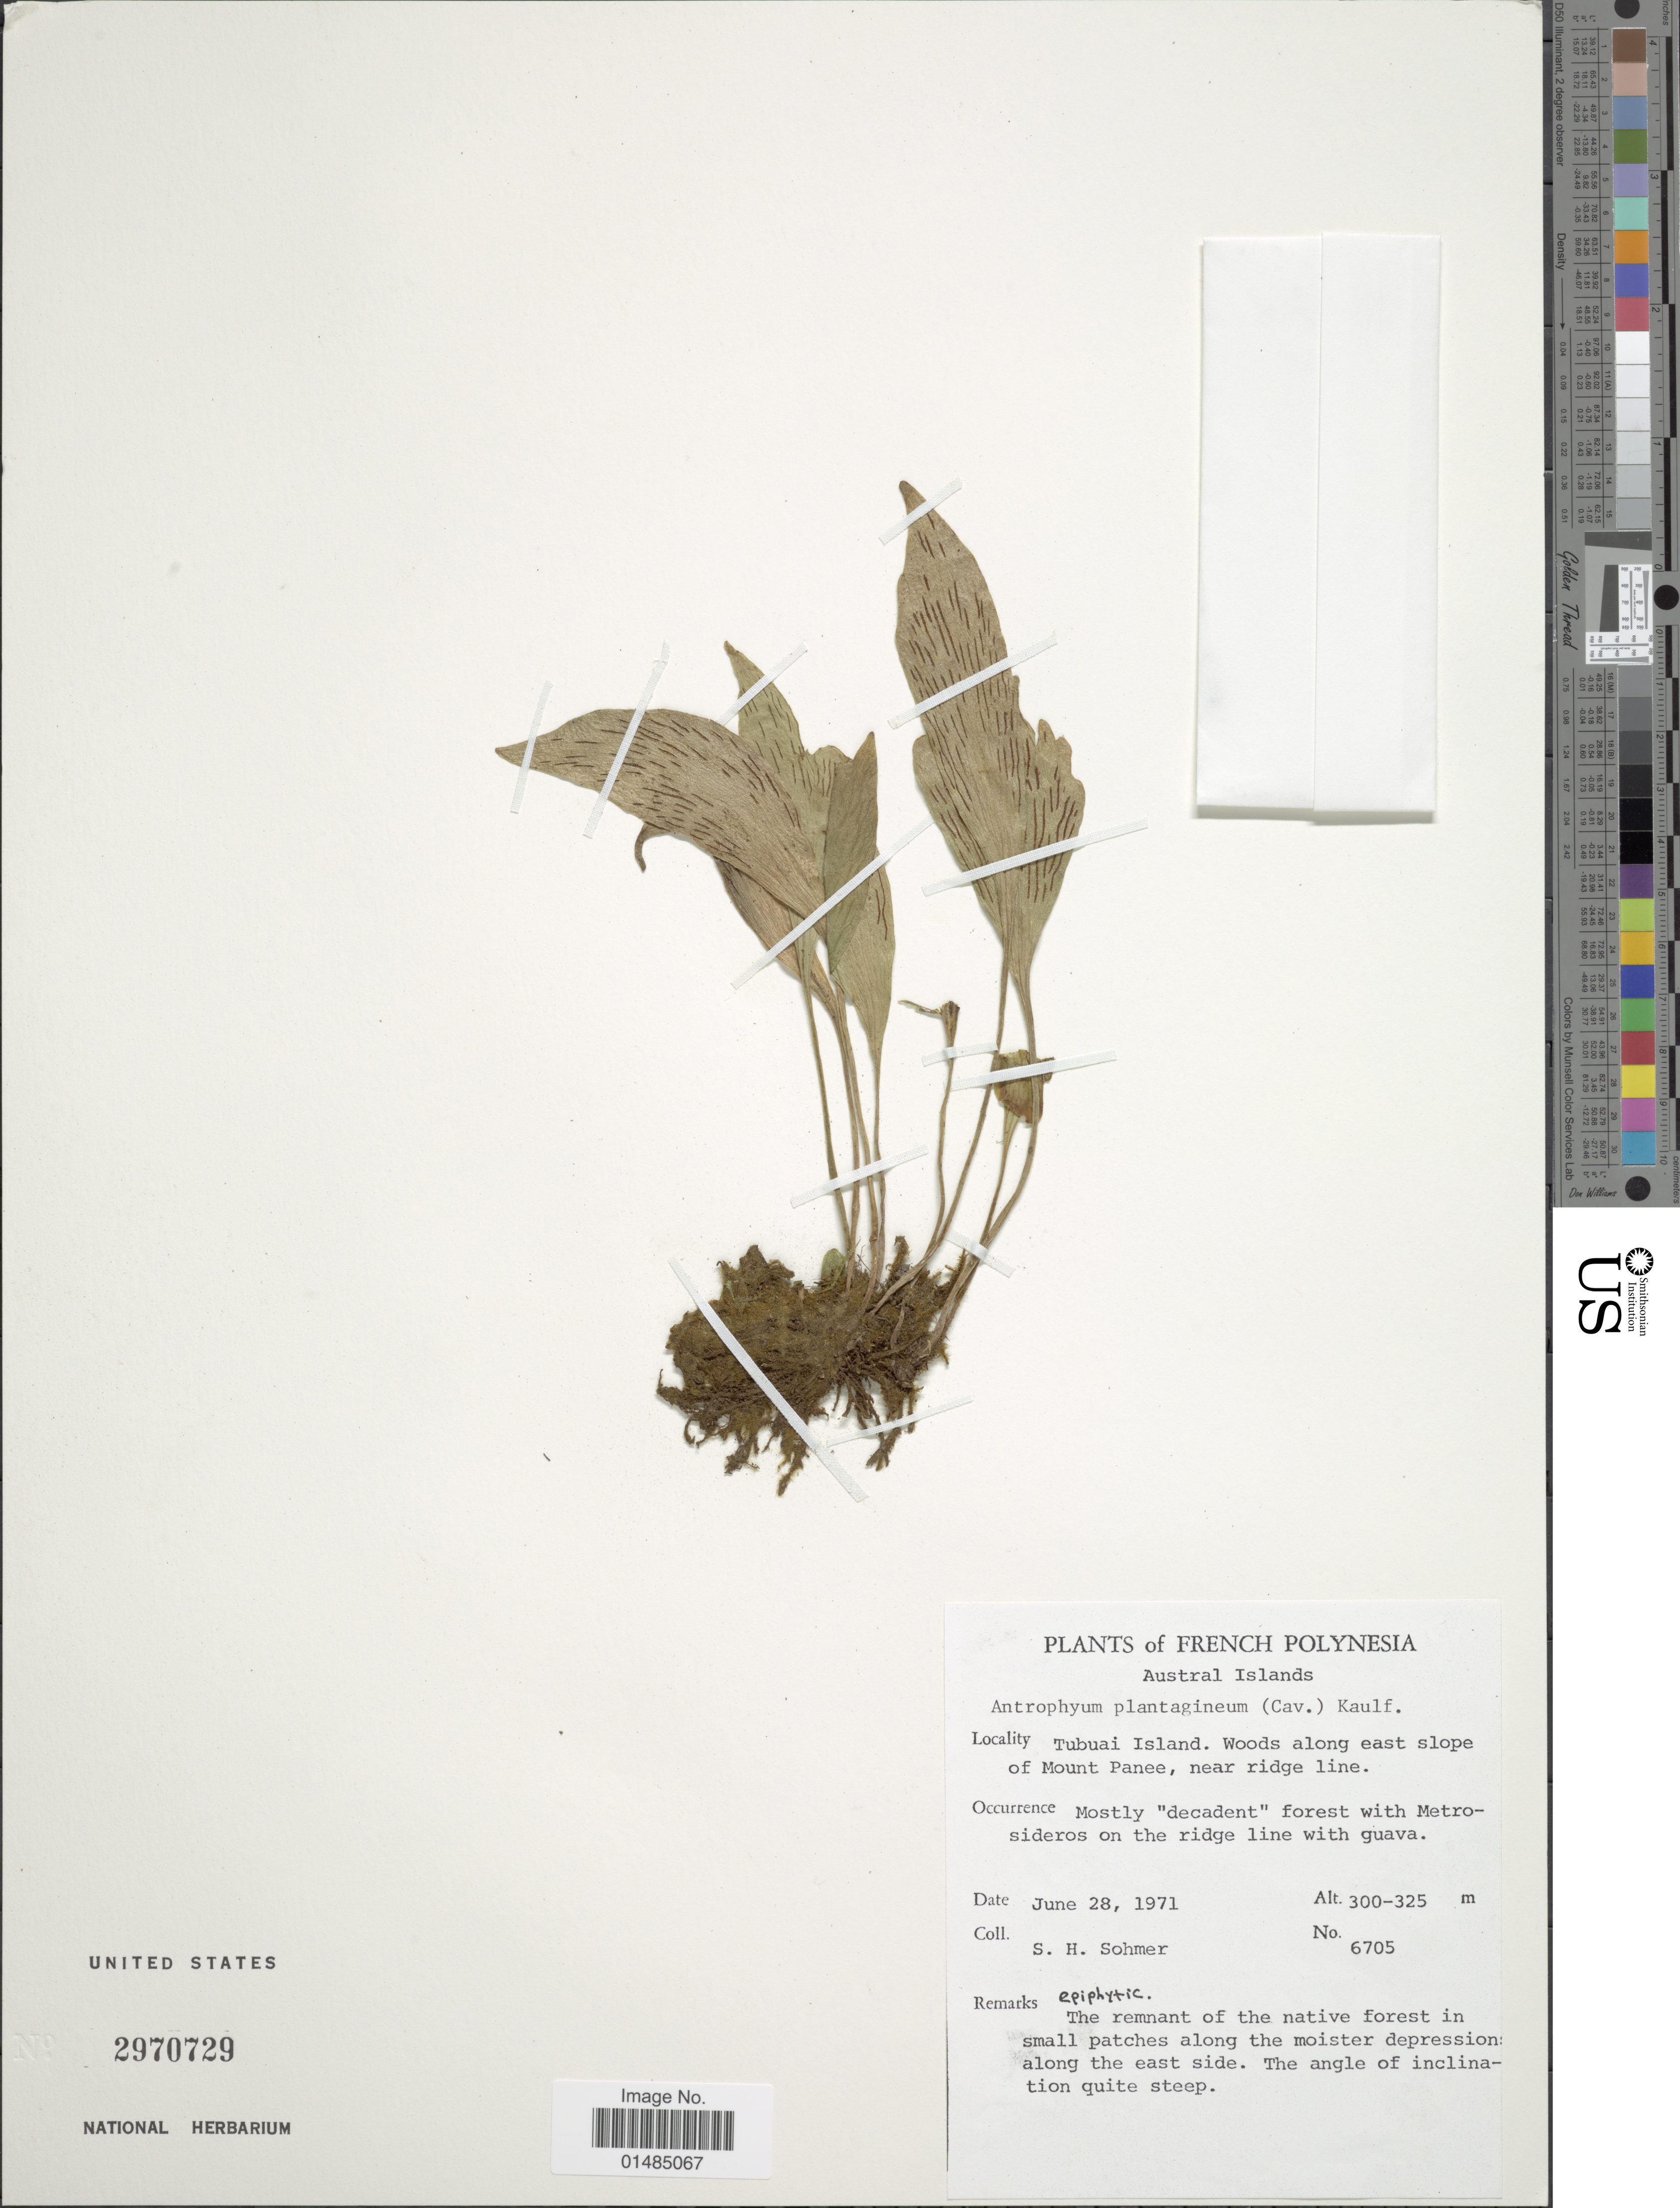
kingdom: Plantae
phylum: Tracheophyta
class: Polypodiopsida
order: Polypodiales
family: Pteridaceae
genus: Antrophyum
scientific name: Antrophyum lessonii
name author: Bory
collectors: S. H. Sohmer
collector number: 6705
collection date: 1971-06-28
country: French Polynesia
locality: French Polynesia, Austral islands, Tubuai Island, Woods along east slope of Mount Panee, near ridge line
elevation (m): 300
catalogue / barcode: US 2970729